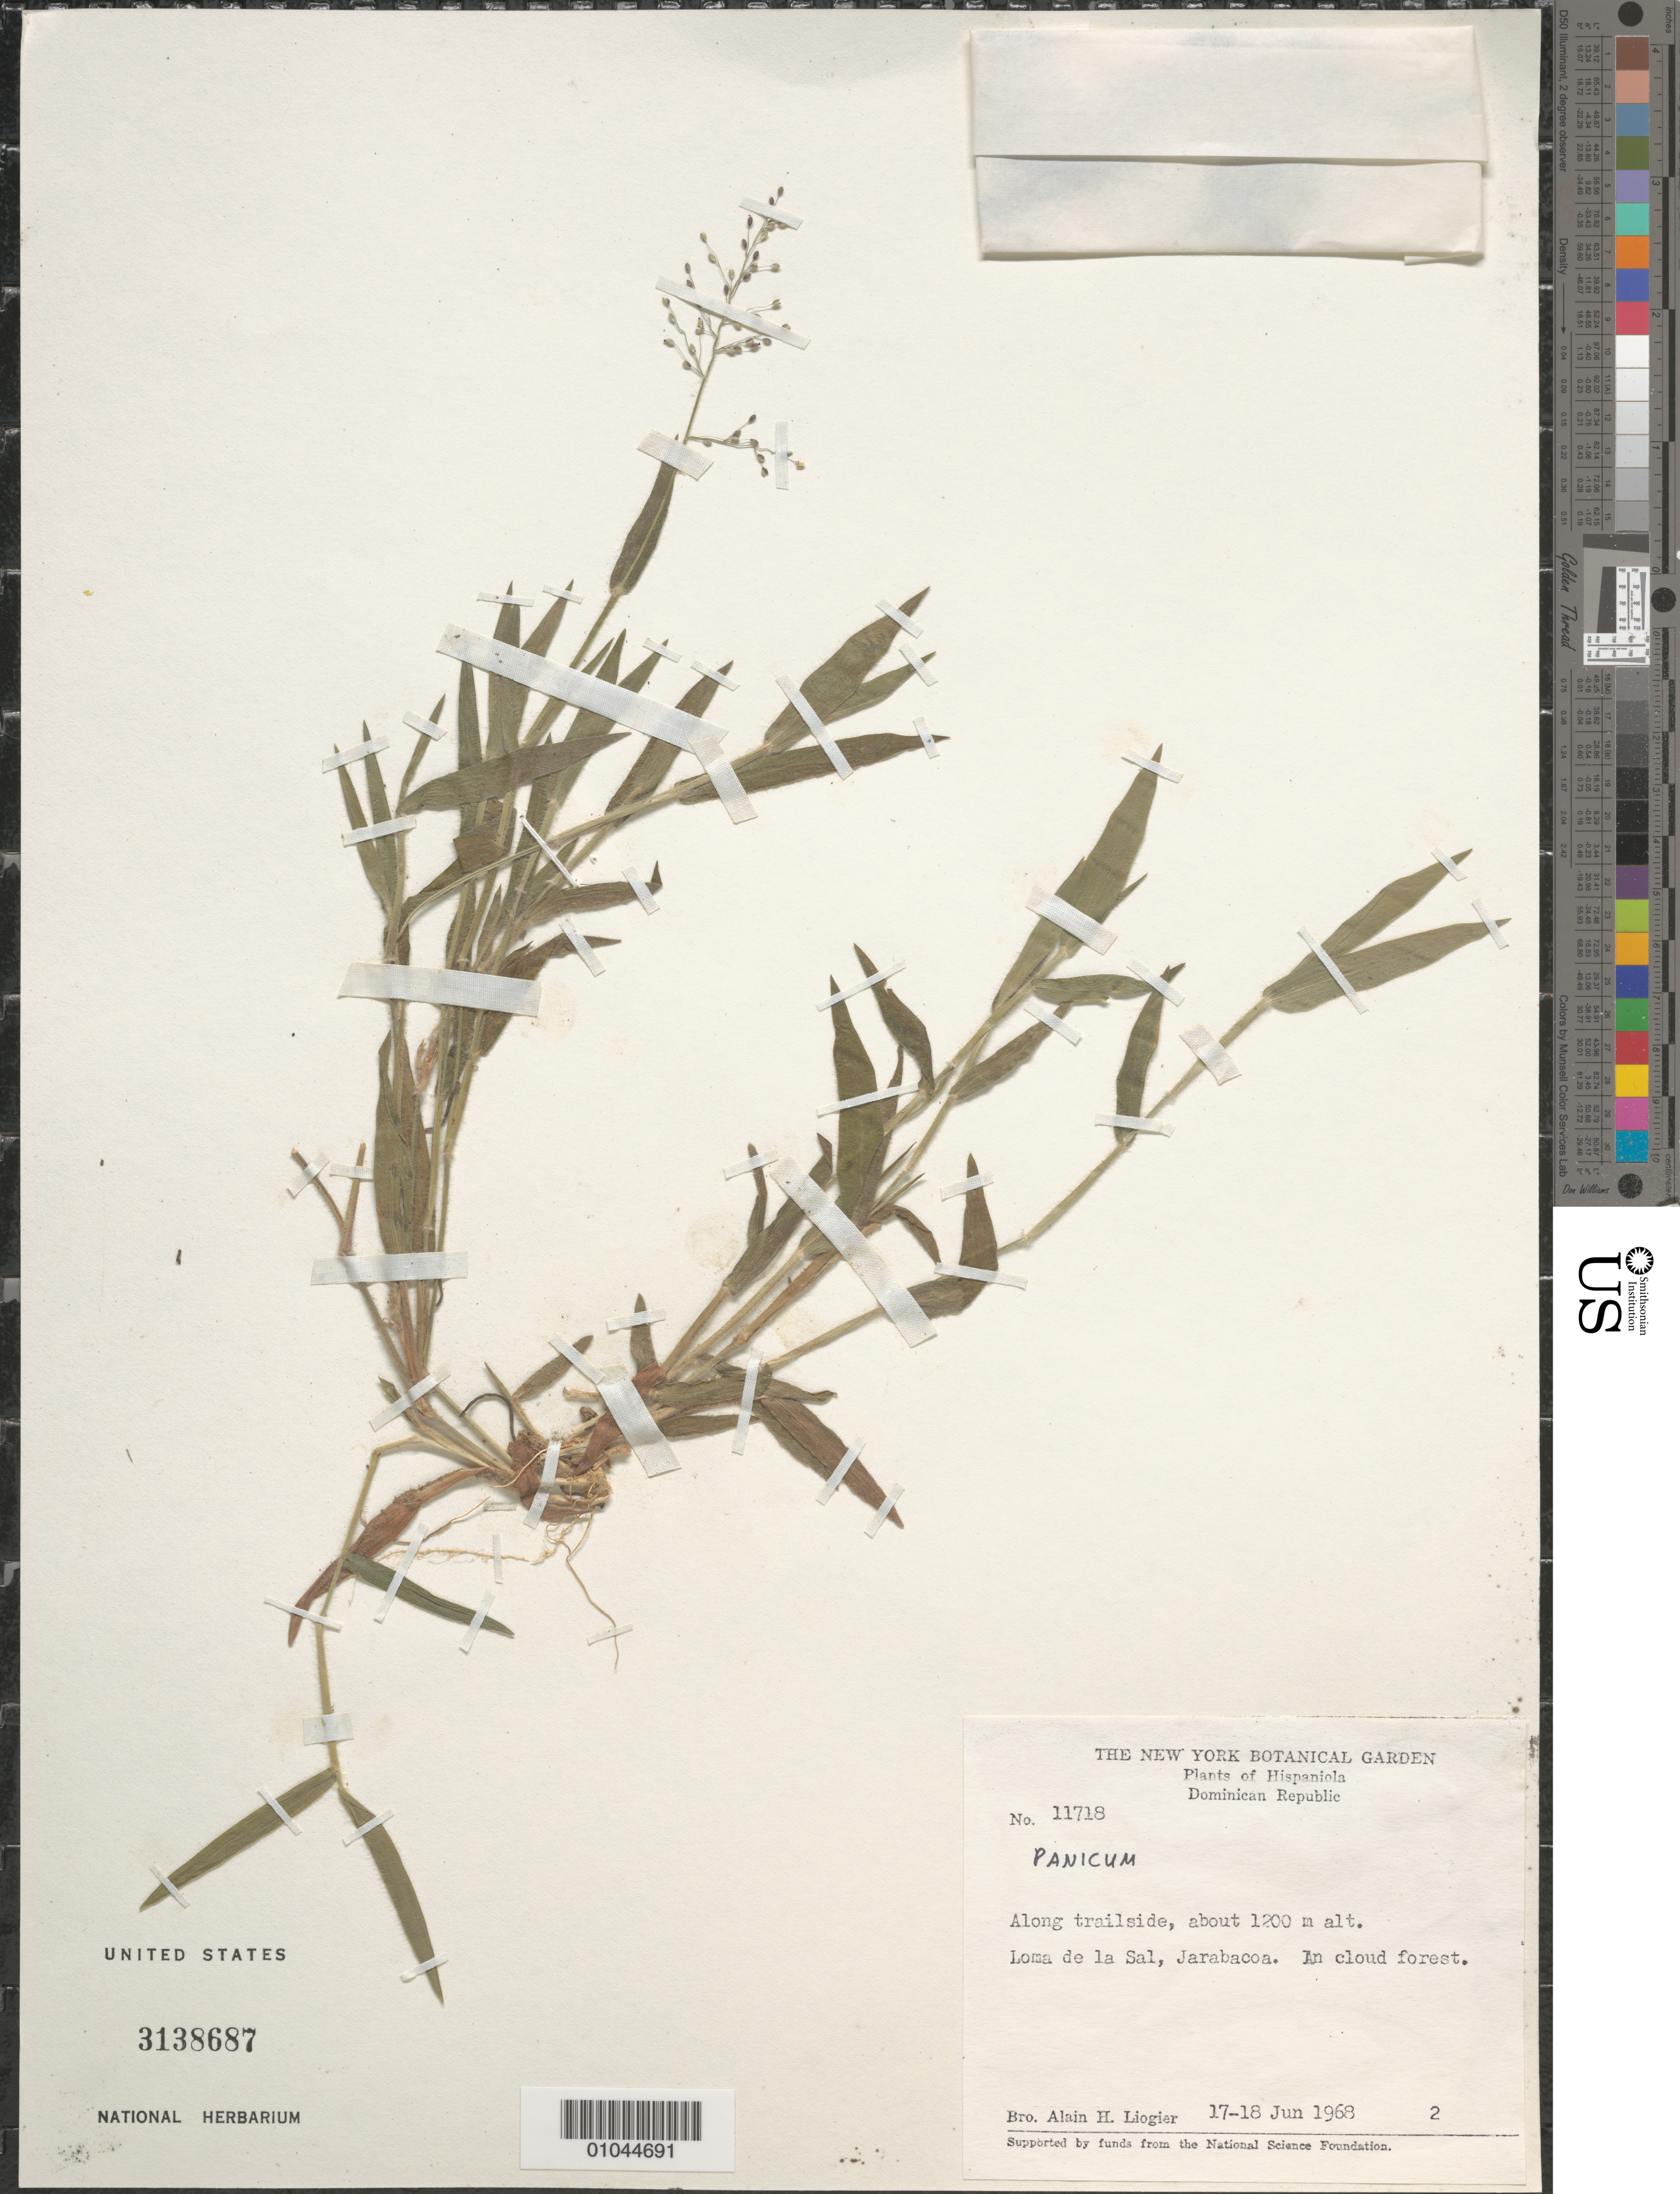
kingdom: Plantae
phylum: Tracheophyta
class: Liliopsida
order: Poales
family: Poaceae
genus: Panicum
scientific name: Panicum sp.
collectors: A. H. Liogier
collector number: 11718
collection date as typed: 17 Jun 1968 to 18 Jun 1968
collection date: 1968-06-17/1968-06-18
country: Dominican Republic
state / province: La Vega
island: Hispaniola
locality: Loma de la Sal, Jarabacoa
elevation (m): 1200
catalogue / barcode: US 3138687